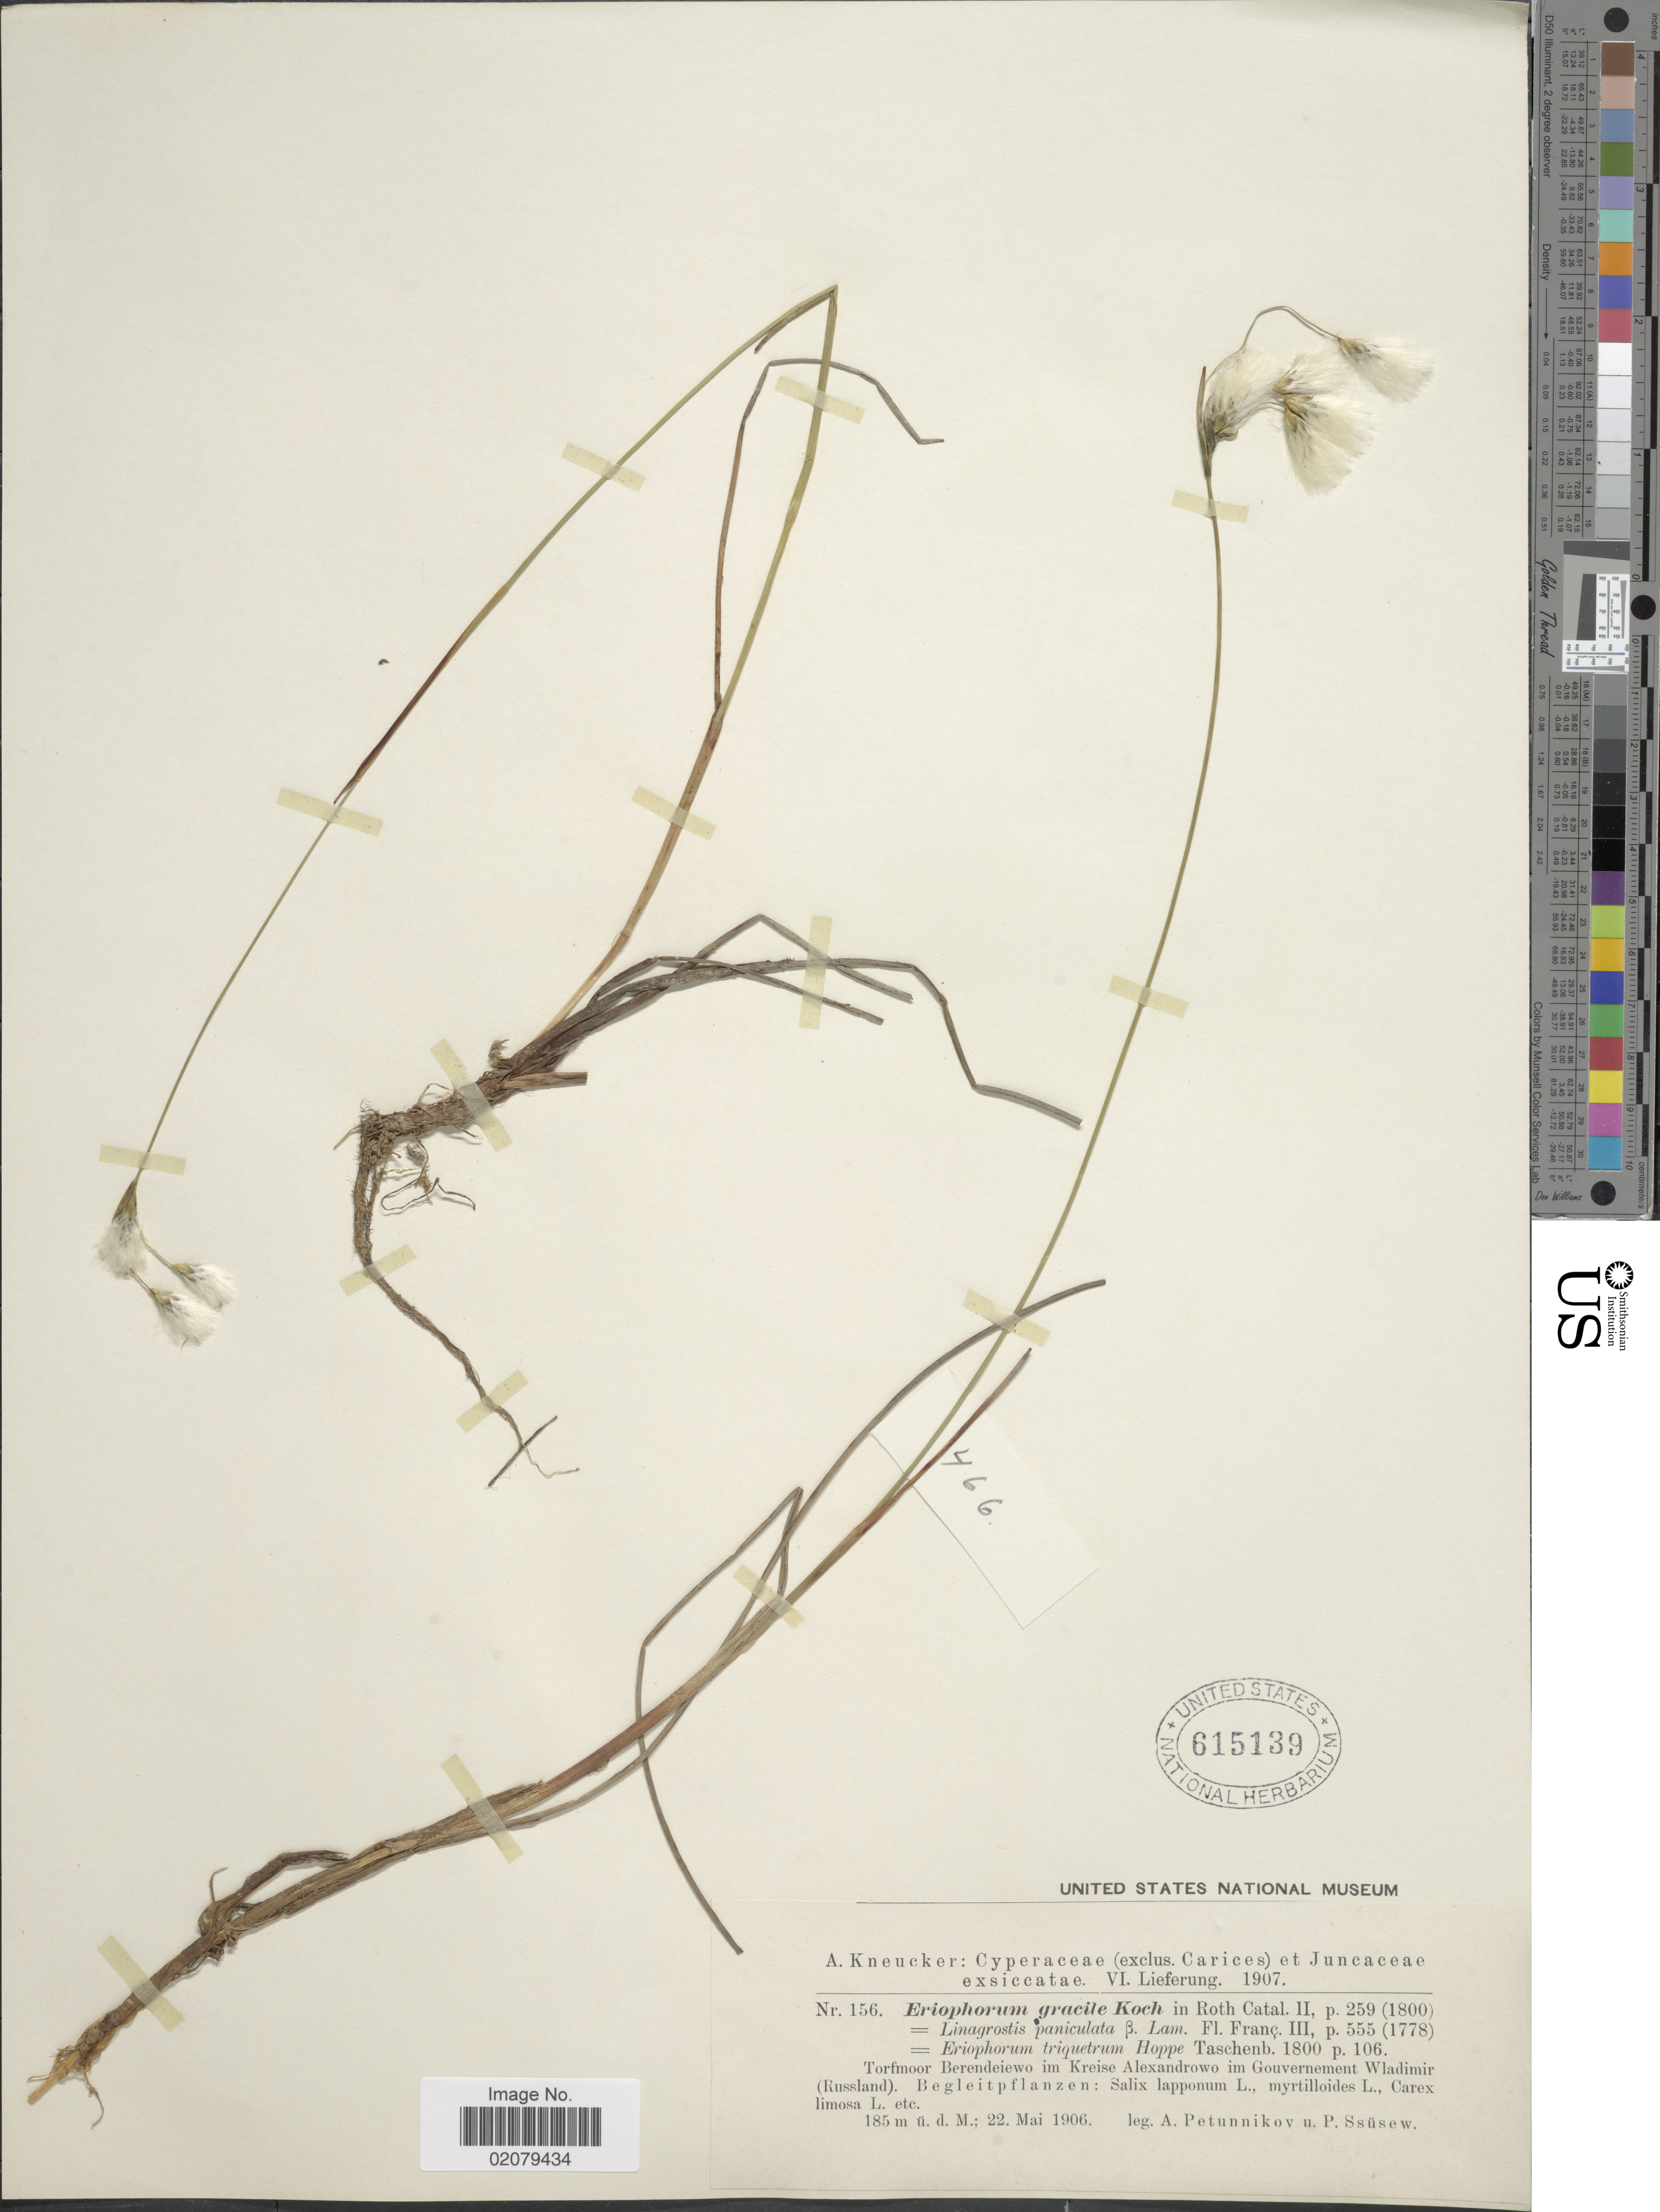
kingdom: Plantae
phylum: Tracheophyta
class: Liliopsida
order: Poales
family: Cyperaceae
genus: Eriophorum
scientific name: Eriophorum gracile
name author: W.D.J. Koch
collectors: A. Petunnikov & P. Ssüsew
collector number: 156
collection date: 1906-05-20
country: Russian Federation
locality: Torfmoor Berendeiewo im Kreise Alexandrowo im Gouvernement Wladimir (Russland)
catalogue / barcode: US 6150139